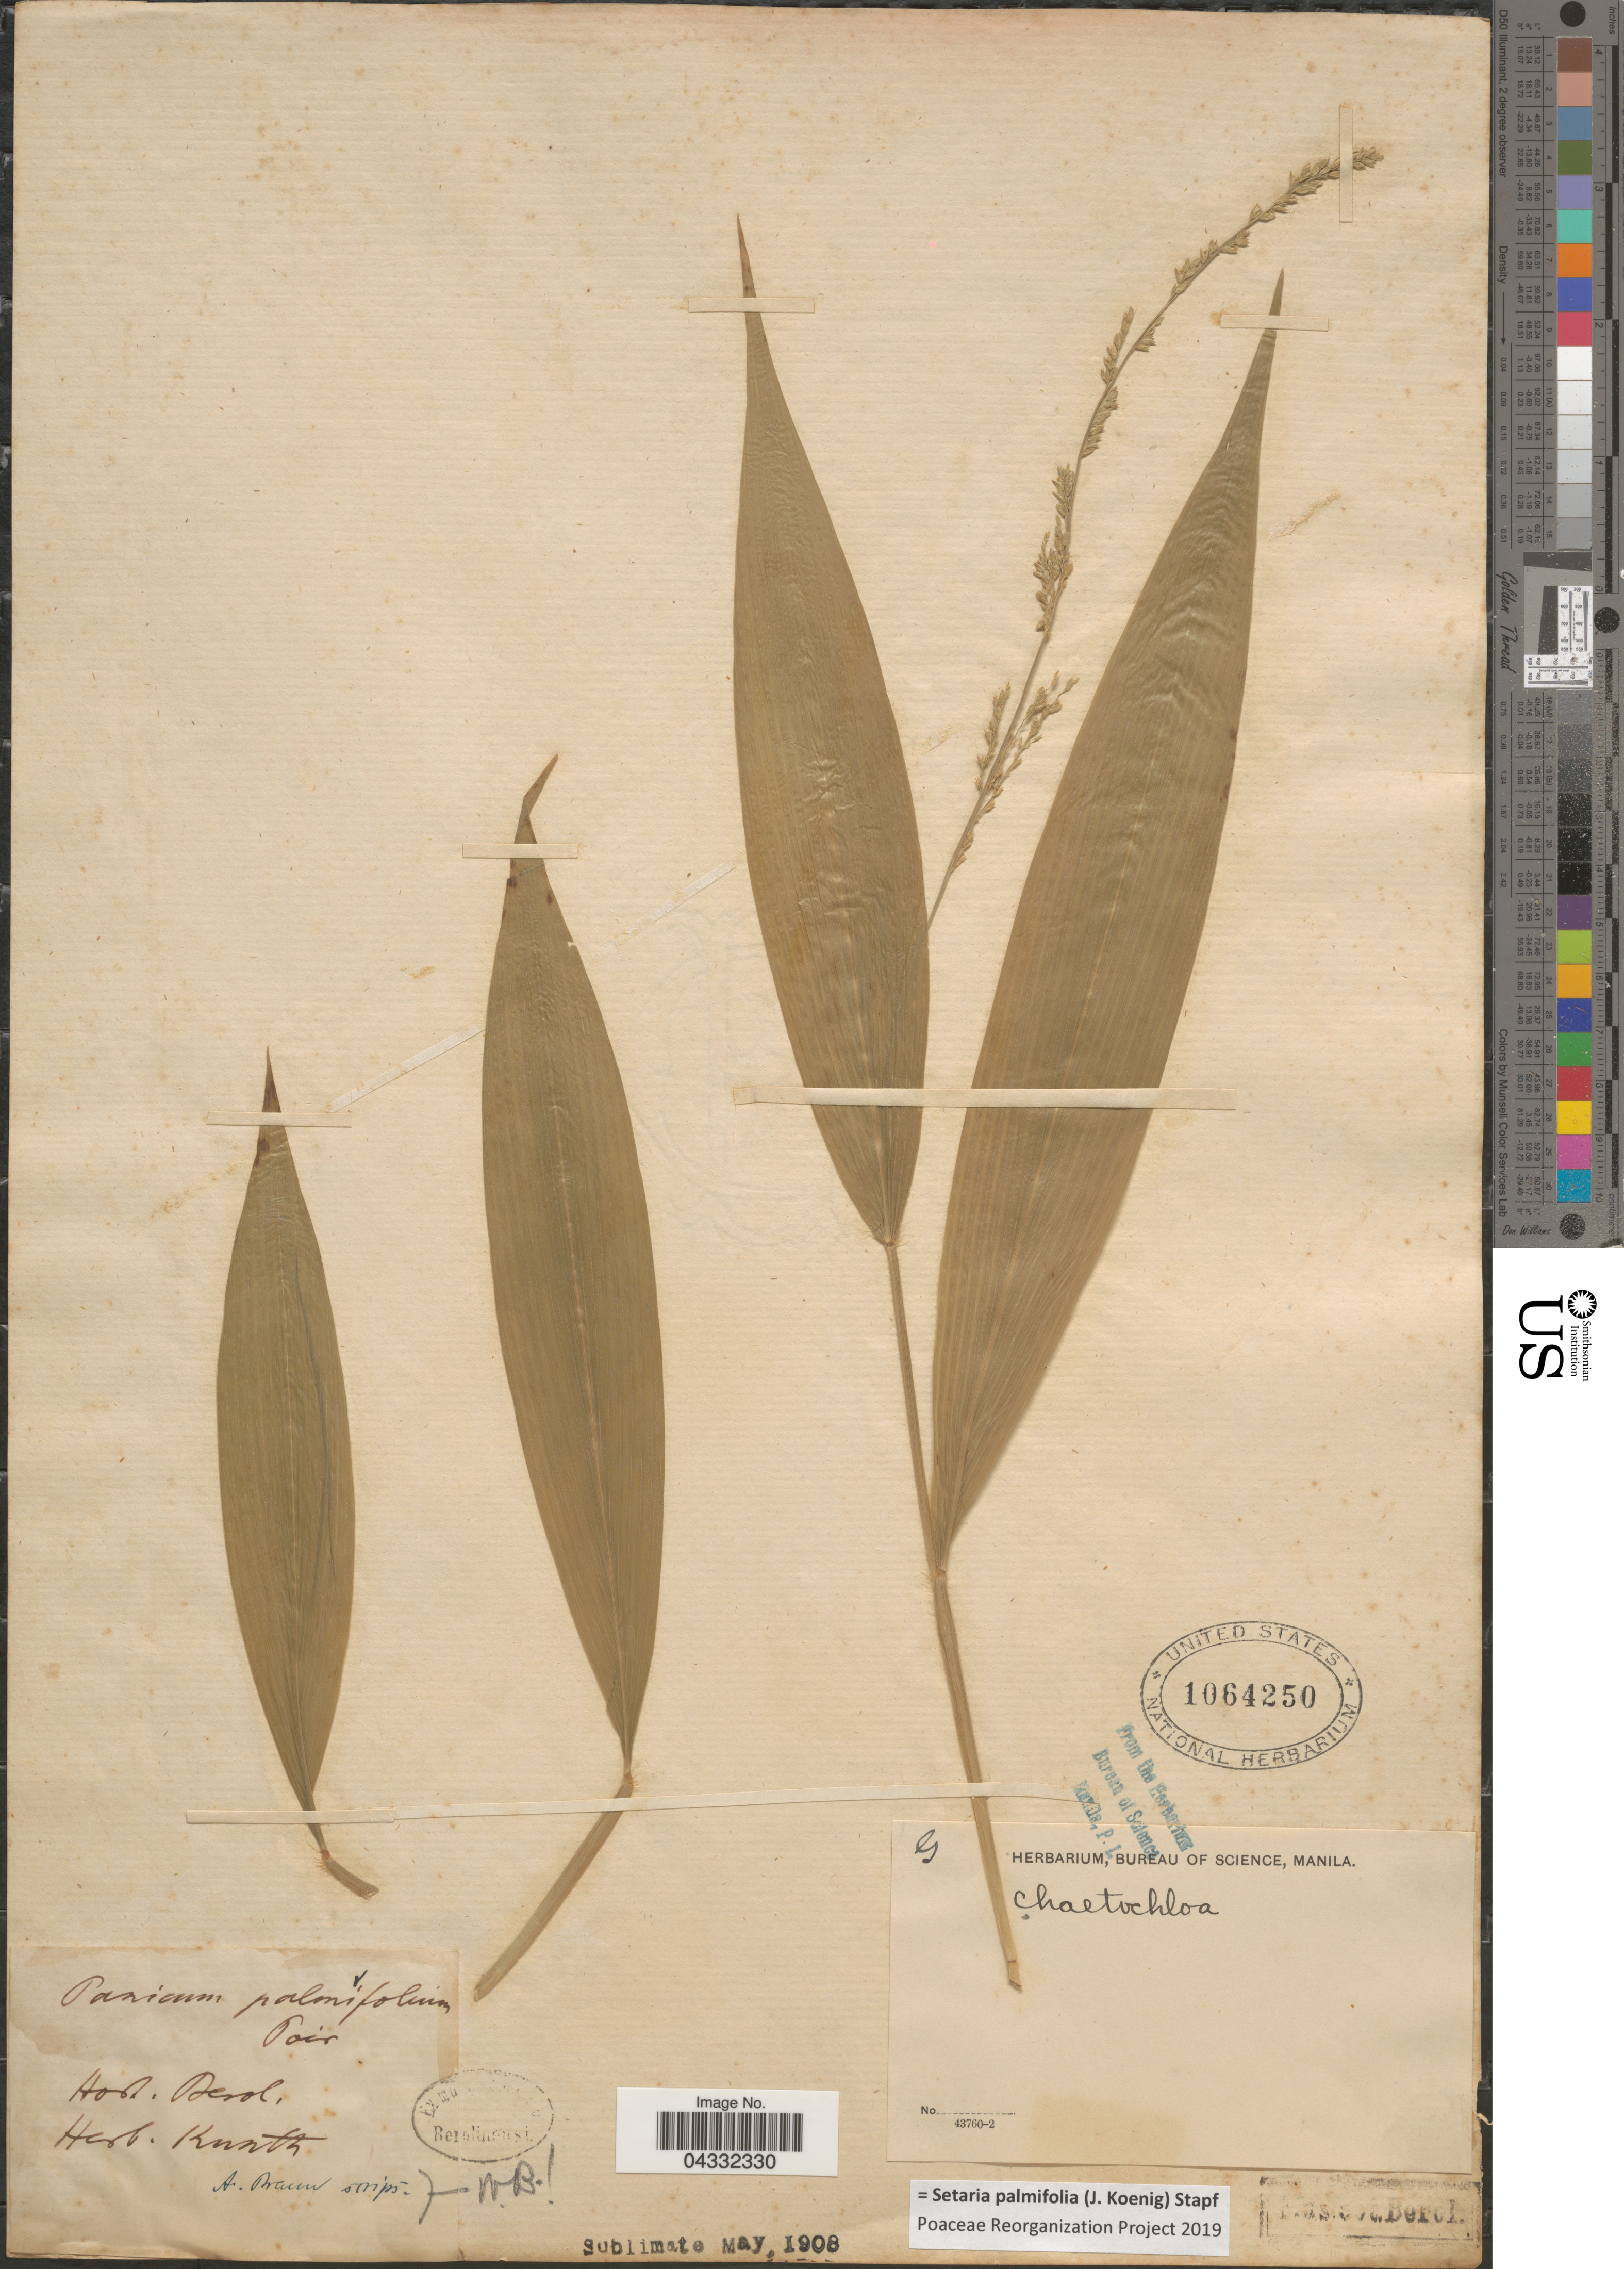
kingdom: Plantae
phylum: Tracheophyta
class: Liliopsida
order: Poales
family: Poaceae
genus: Setaria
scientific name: Setaria palmifolia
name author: (J. Koenig) Stapf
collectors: Ex herb. Kunth.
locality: Hort. Berol.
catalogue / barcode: US 1064250